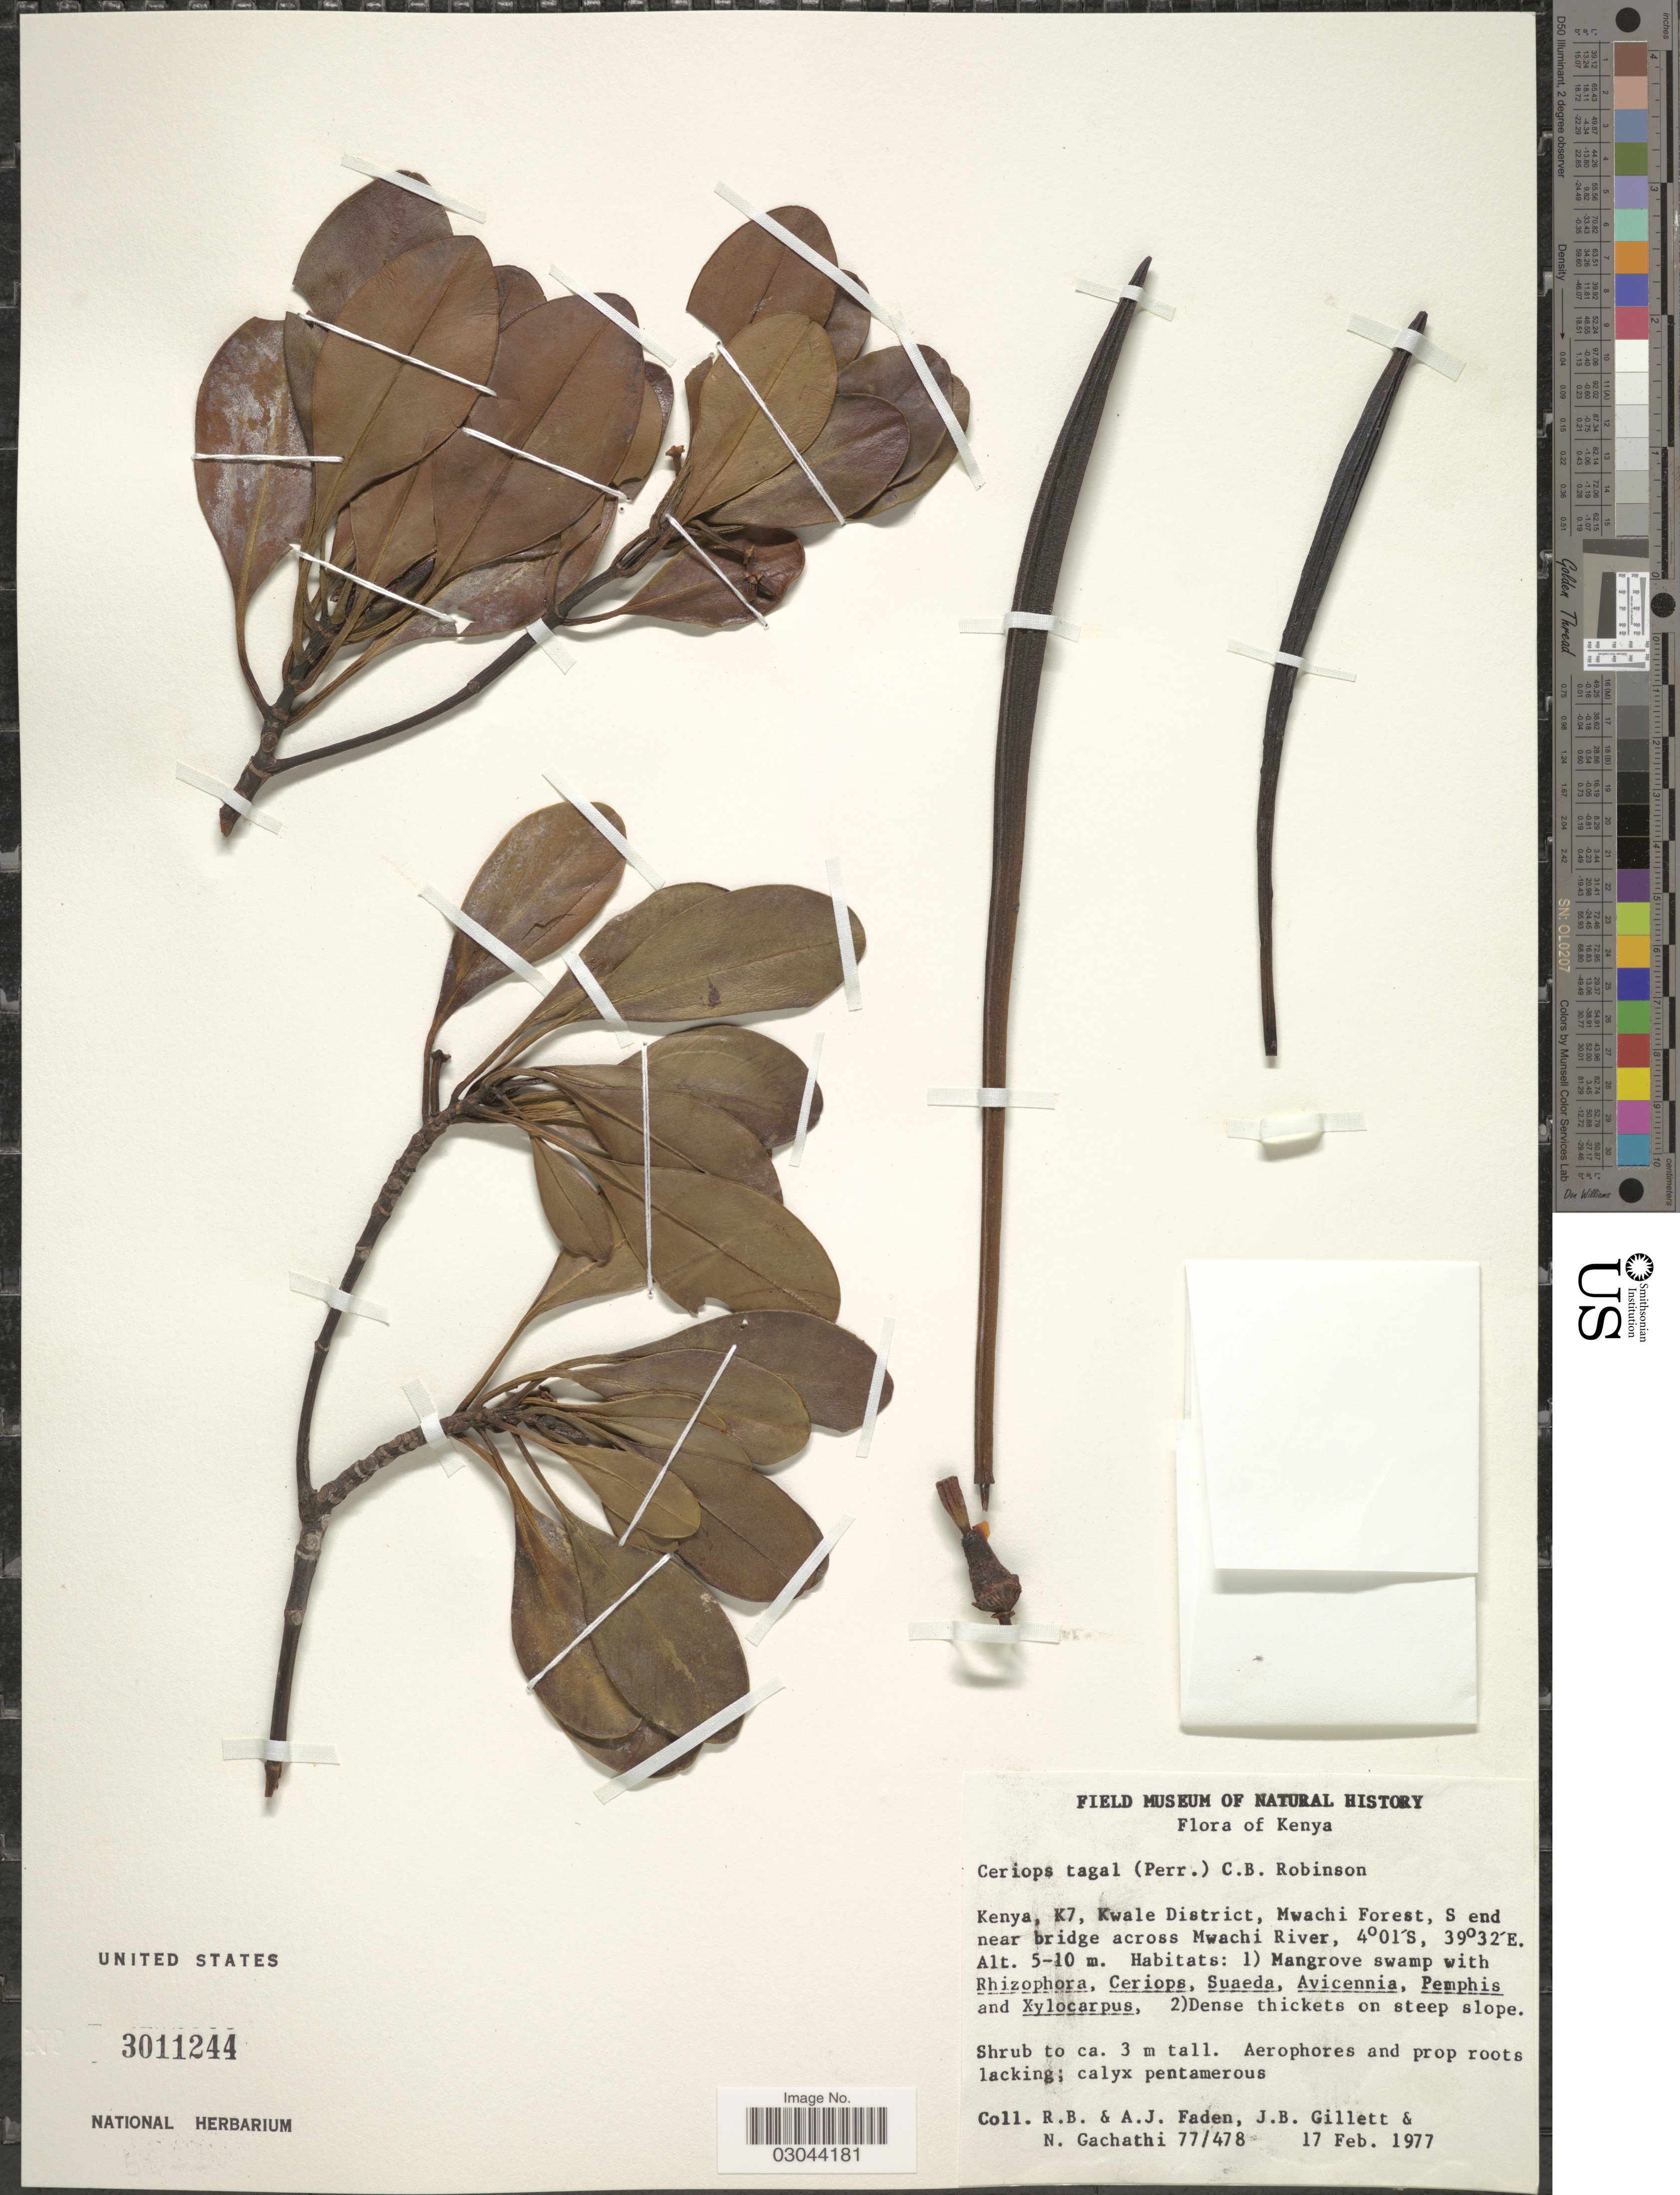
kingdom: Plantae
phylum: Tracheophyta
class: Magnoliopsida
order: Malpighiales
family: Rhizophoraceae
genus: Ceriops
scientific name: Ceriops tagal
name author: (Perr.) C.B. Rob.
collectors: R. B. Faden, A. J. Faden, J. B. Gillett & N. Gachathi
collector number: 77/478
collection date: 1977-02-17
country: Kenya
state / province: Kwale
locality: Kenya, K7, Kwale District, Mwachi Forest, S end near bridge across Mwachi River.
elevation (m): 5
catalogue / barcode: US 3011244